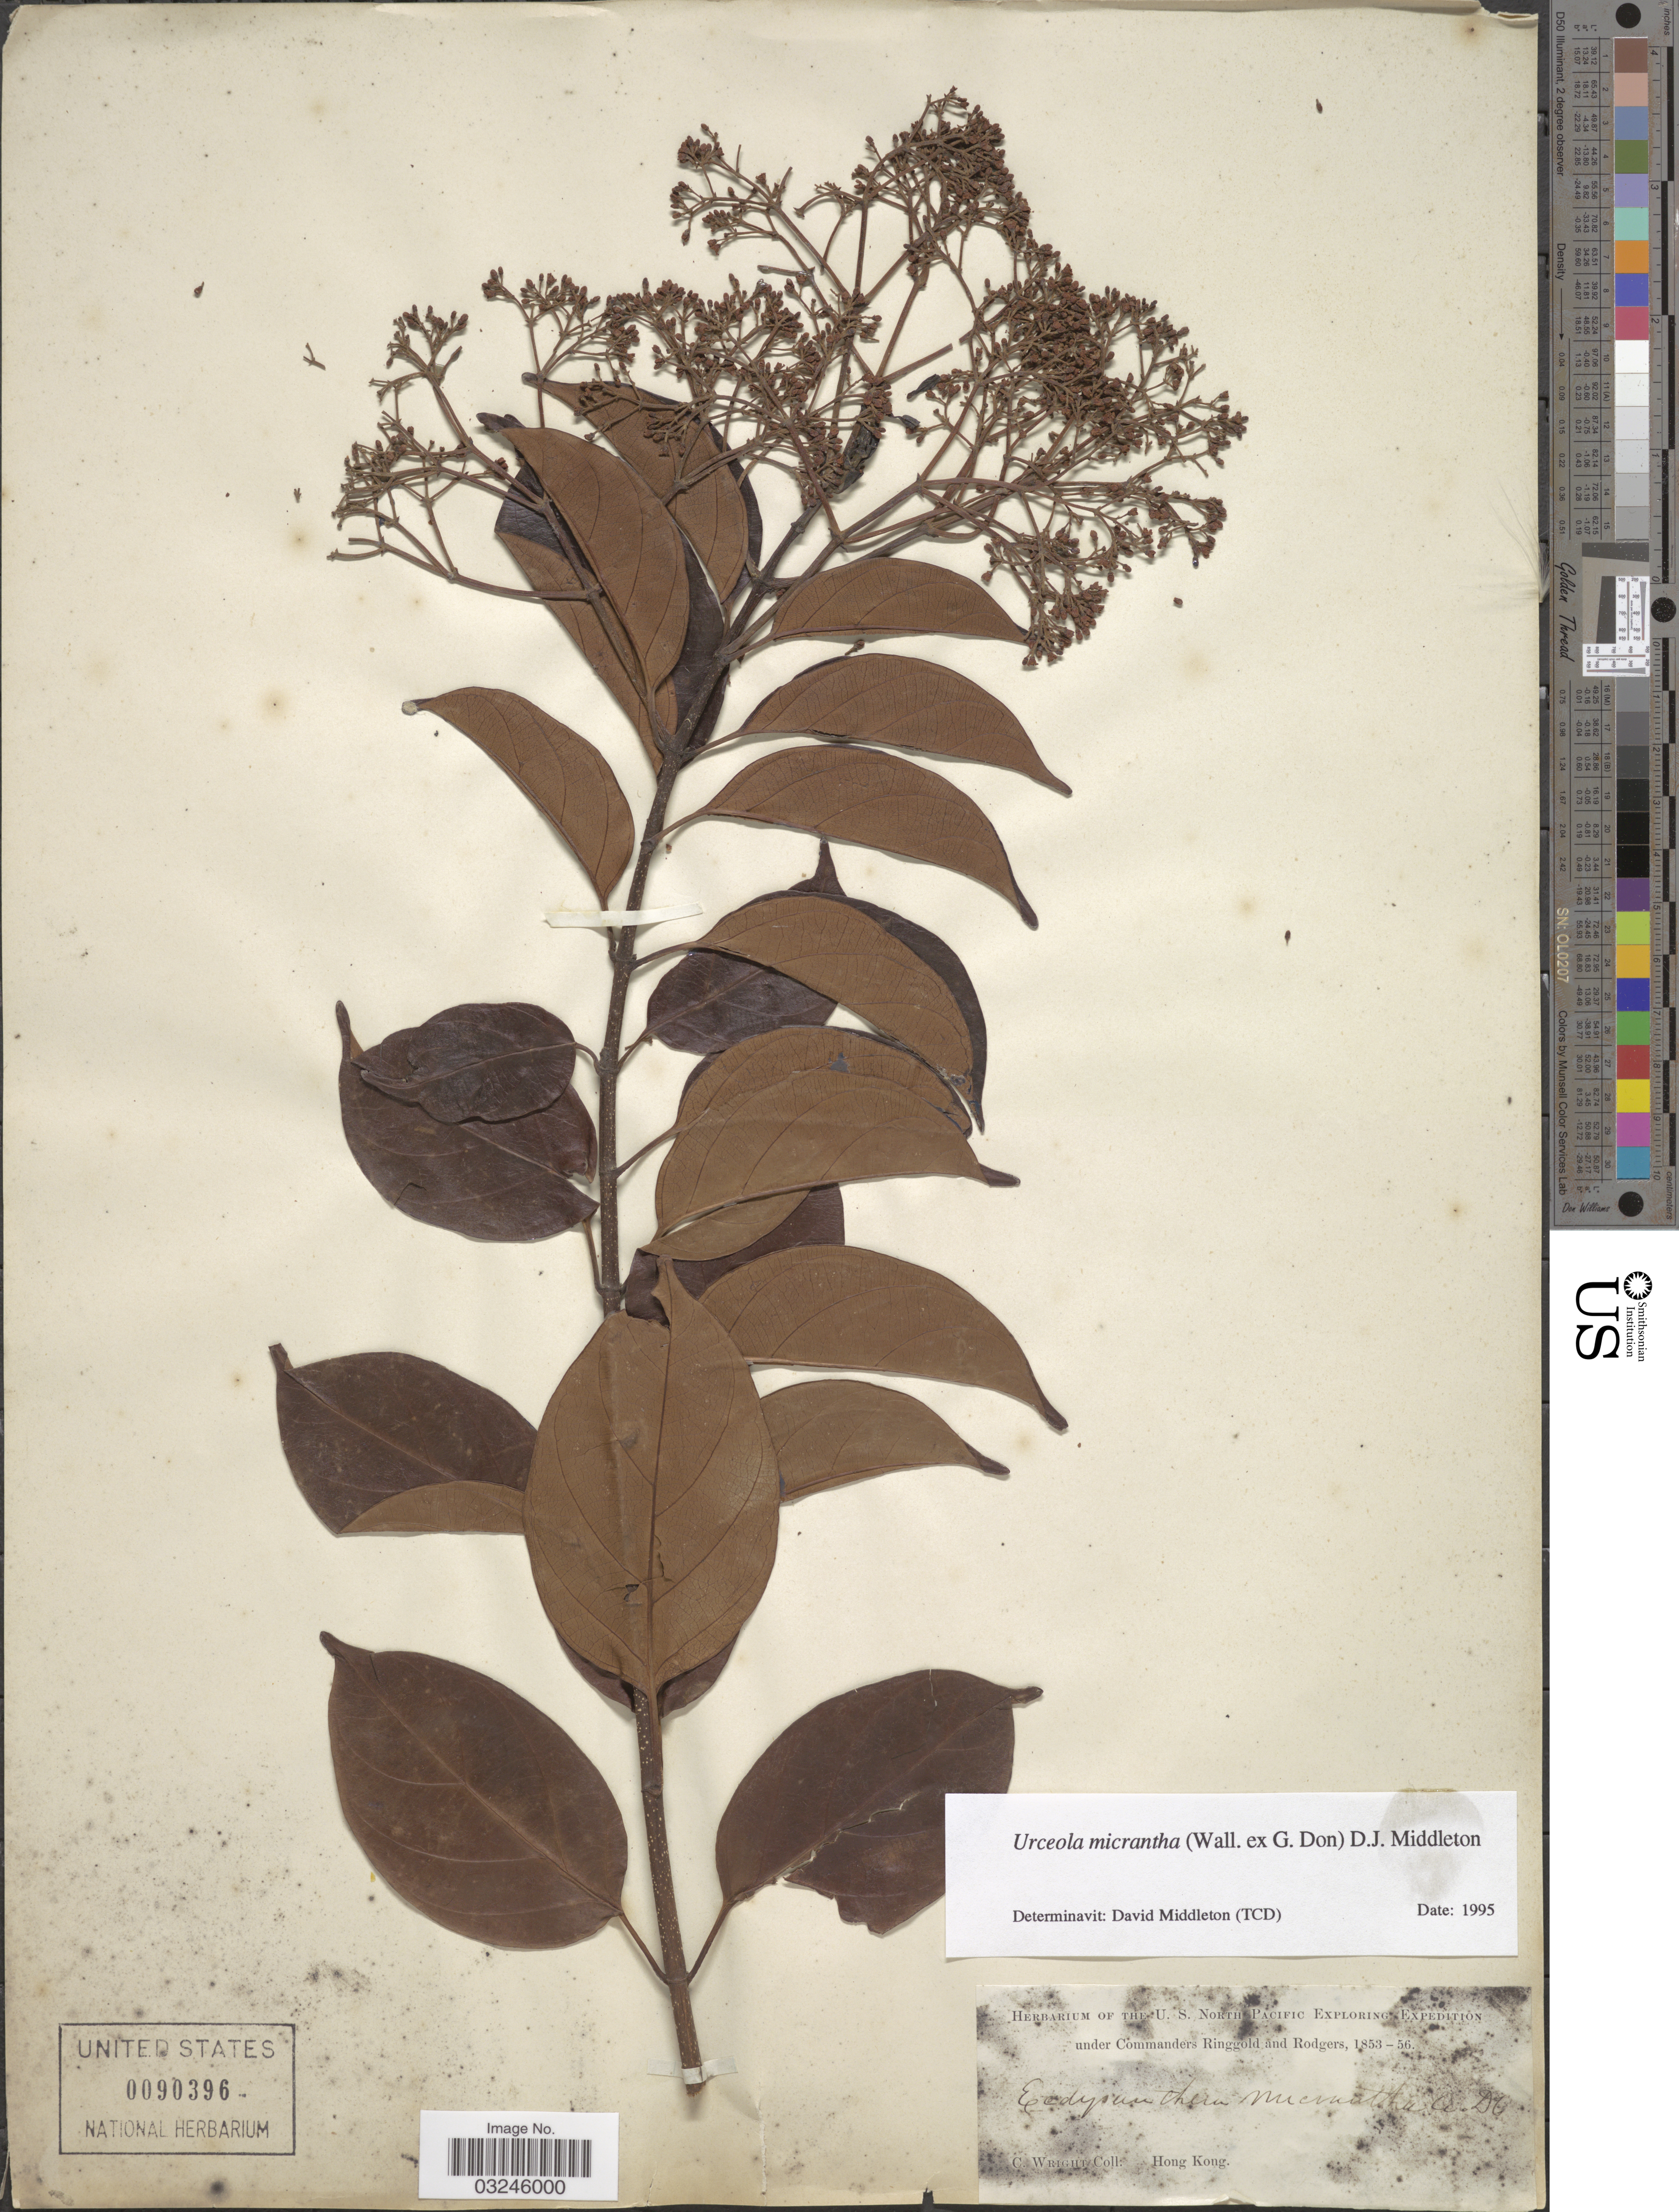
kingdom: Plantae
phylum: Tracheophyta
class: Magnoliopsida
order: Gentianales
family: Apocynaceae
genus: Urceola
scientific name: Urceola micrantha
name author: (Wall. ex G. Don) Mabb.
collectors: C. Wright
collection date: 1853/1856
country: China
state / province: Hong Kong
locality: U.S. North Pacific.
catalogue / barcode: US 90396